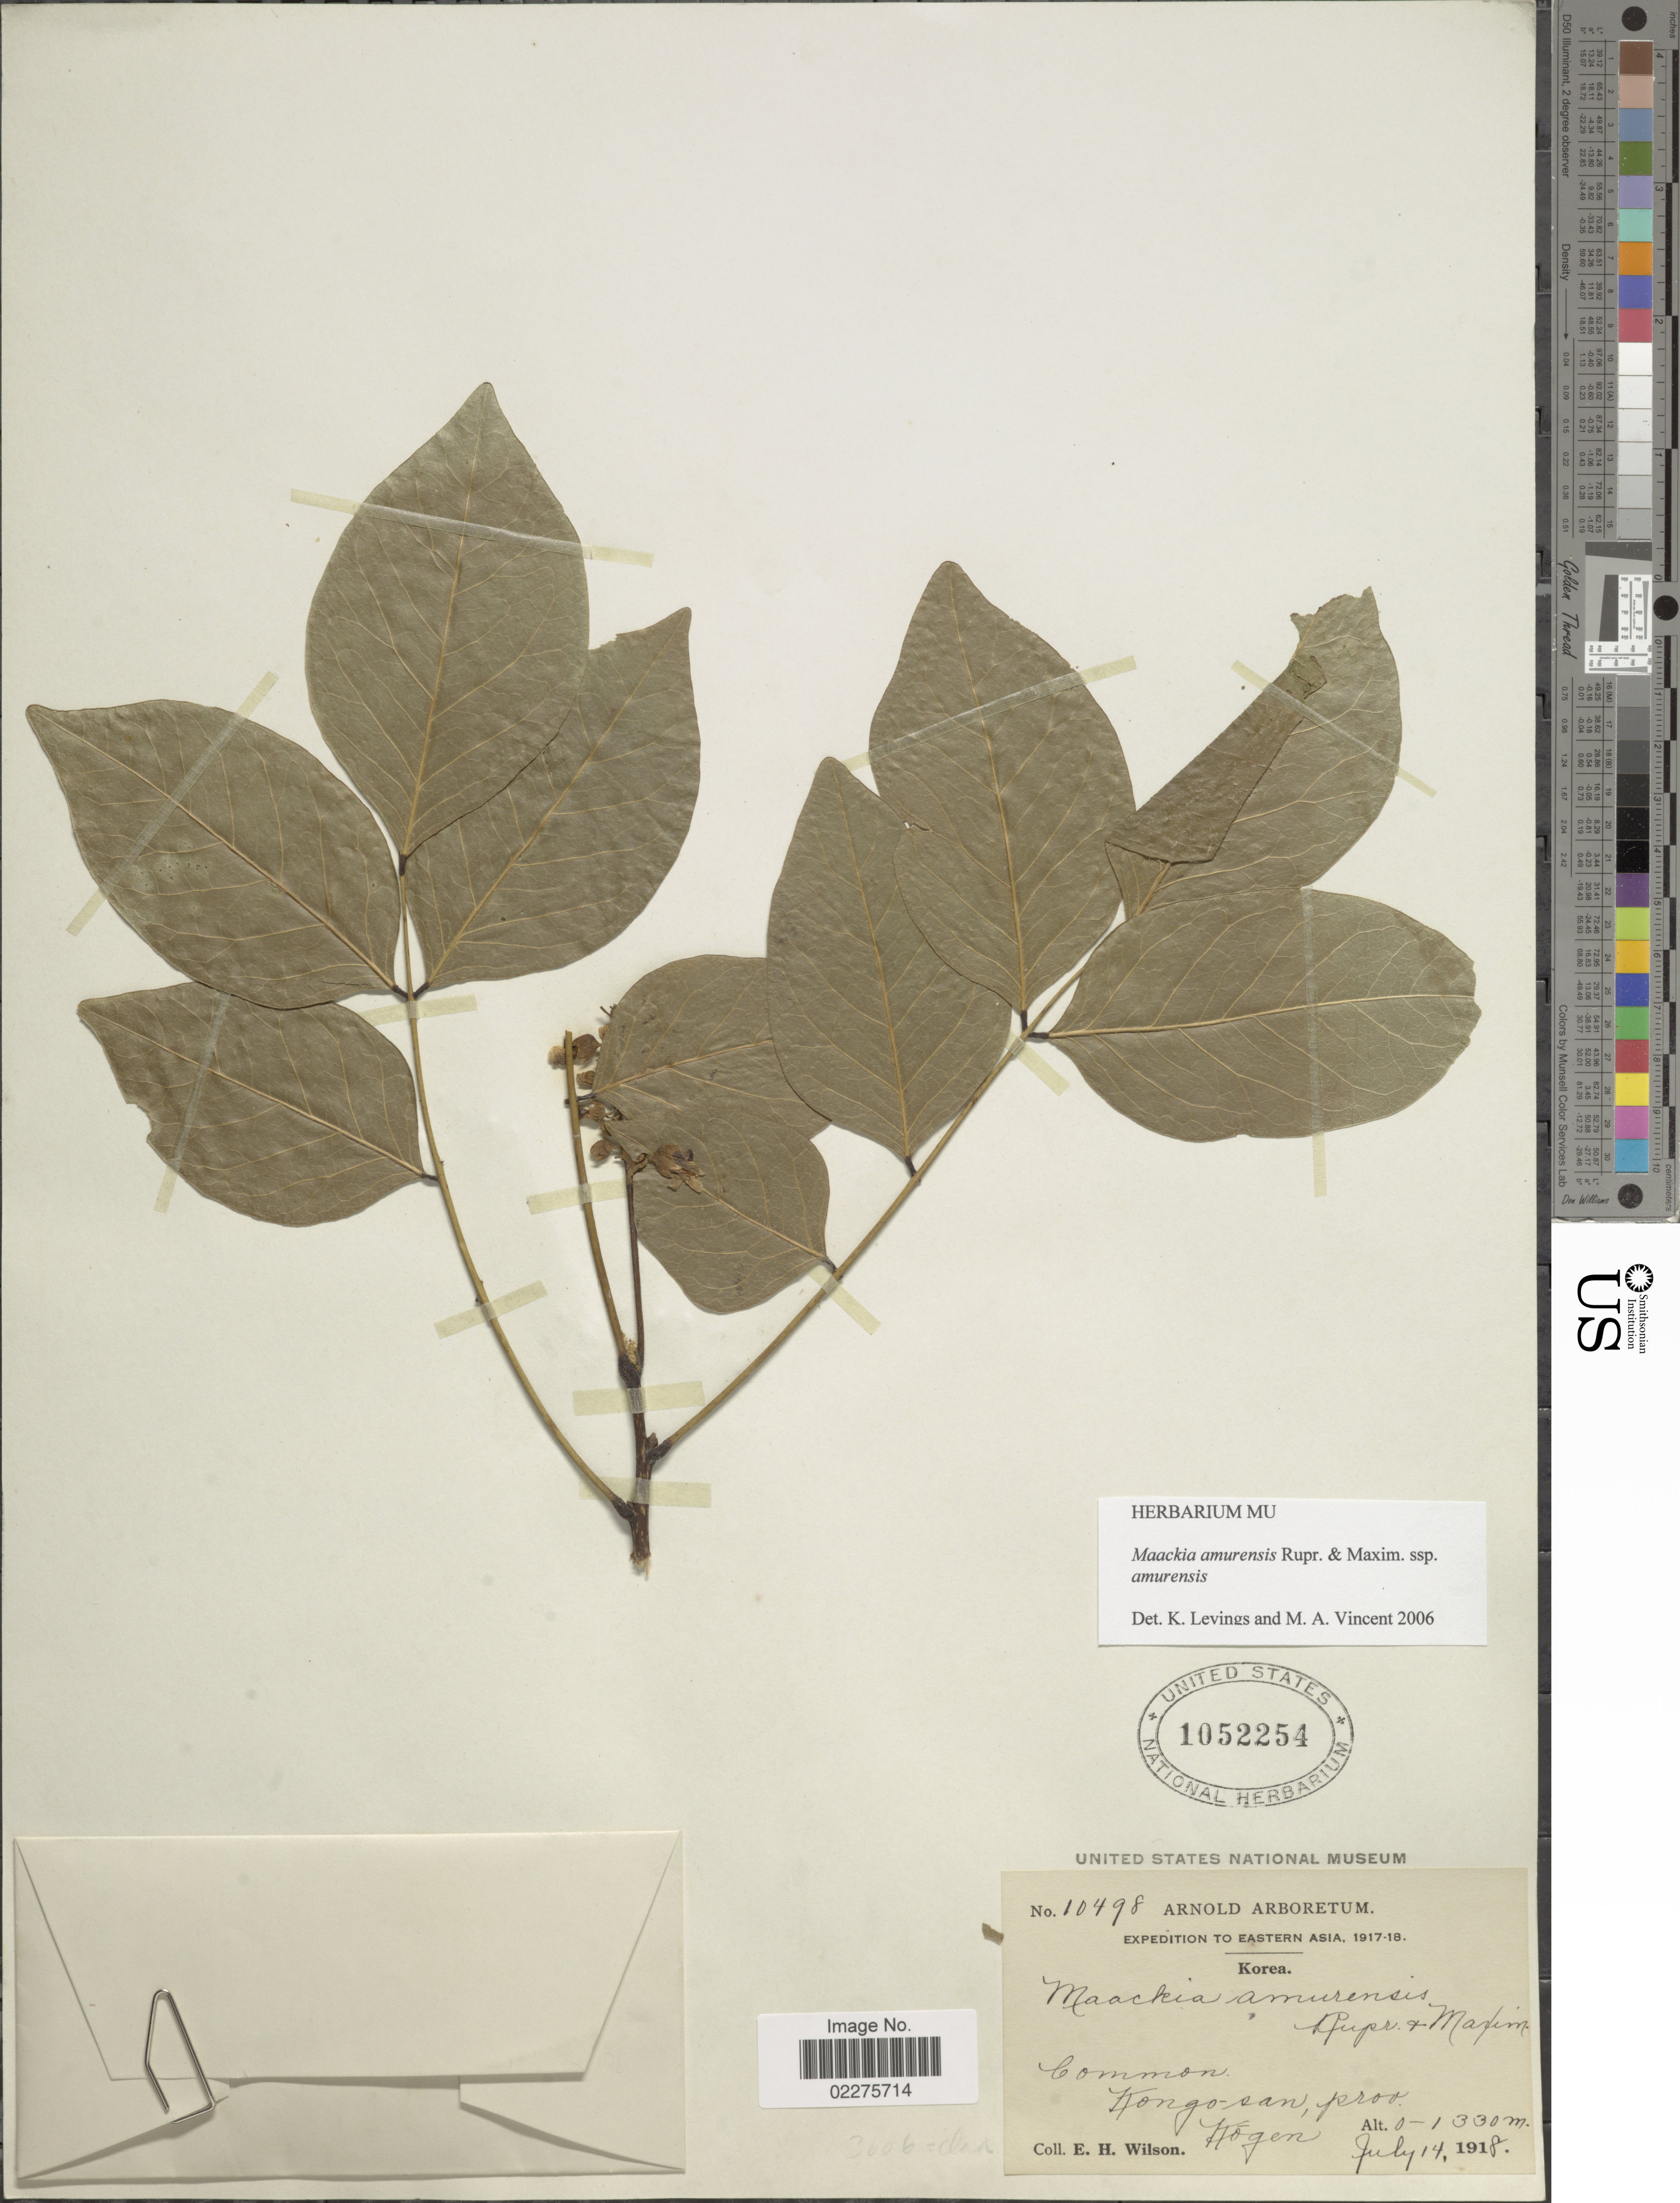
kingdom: Plantae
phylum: Tracheophyta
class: Magnoliopsida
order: Fabales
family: Fabaceae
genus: Maackia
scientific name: Maackia amurensis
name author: Rupr.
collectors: E. Wilson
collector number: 10498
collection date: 1918-07-17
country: North Korea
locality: Kongo-san, prov. Kogen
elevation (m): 0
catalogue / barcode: US 1052254